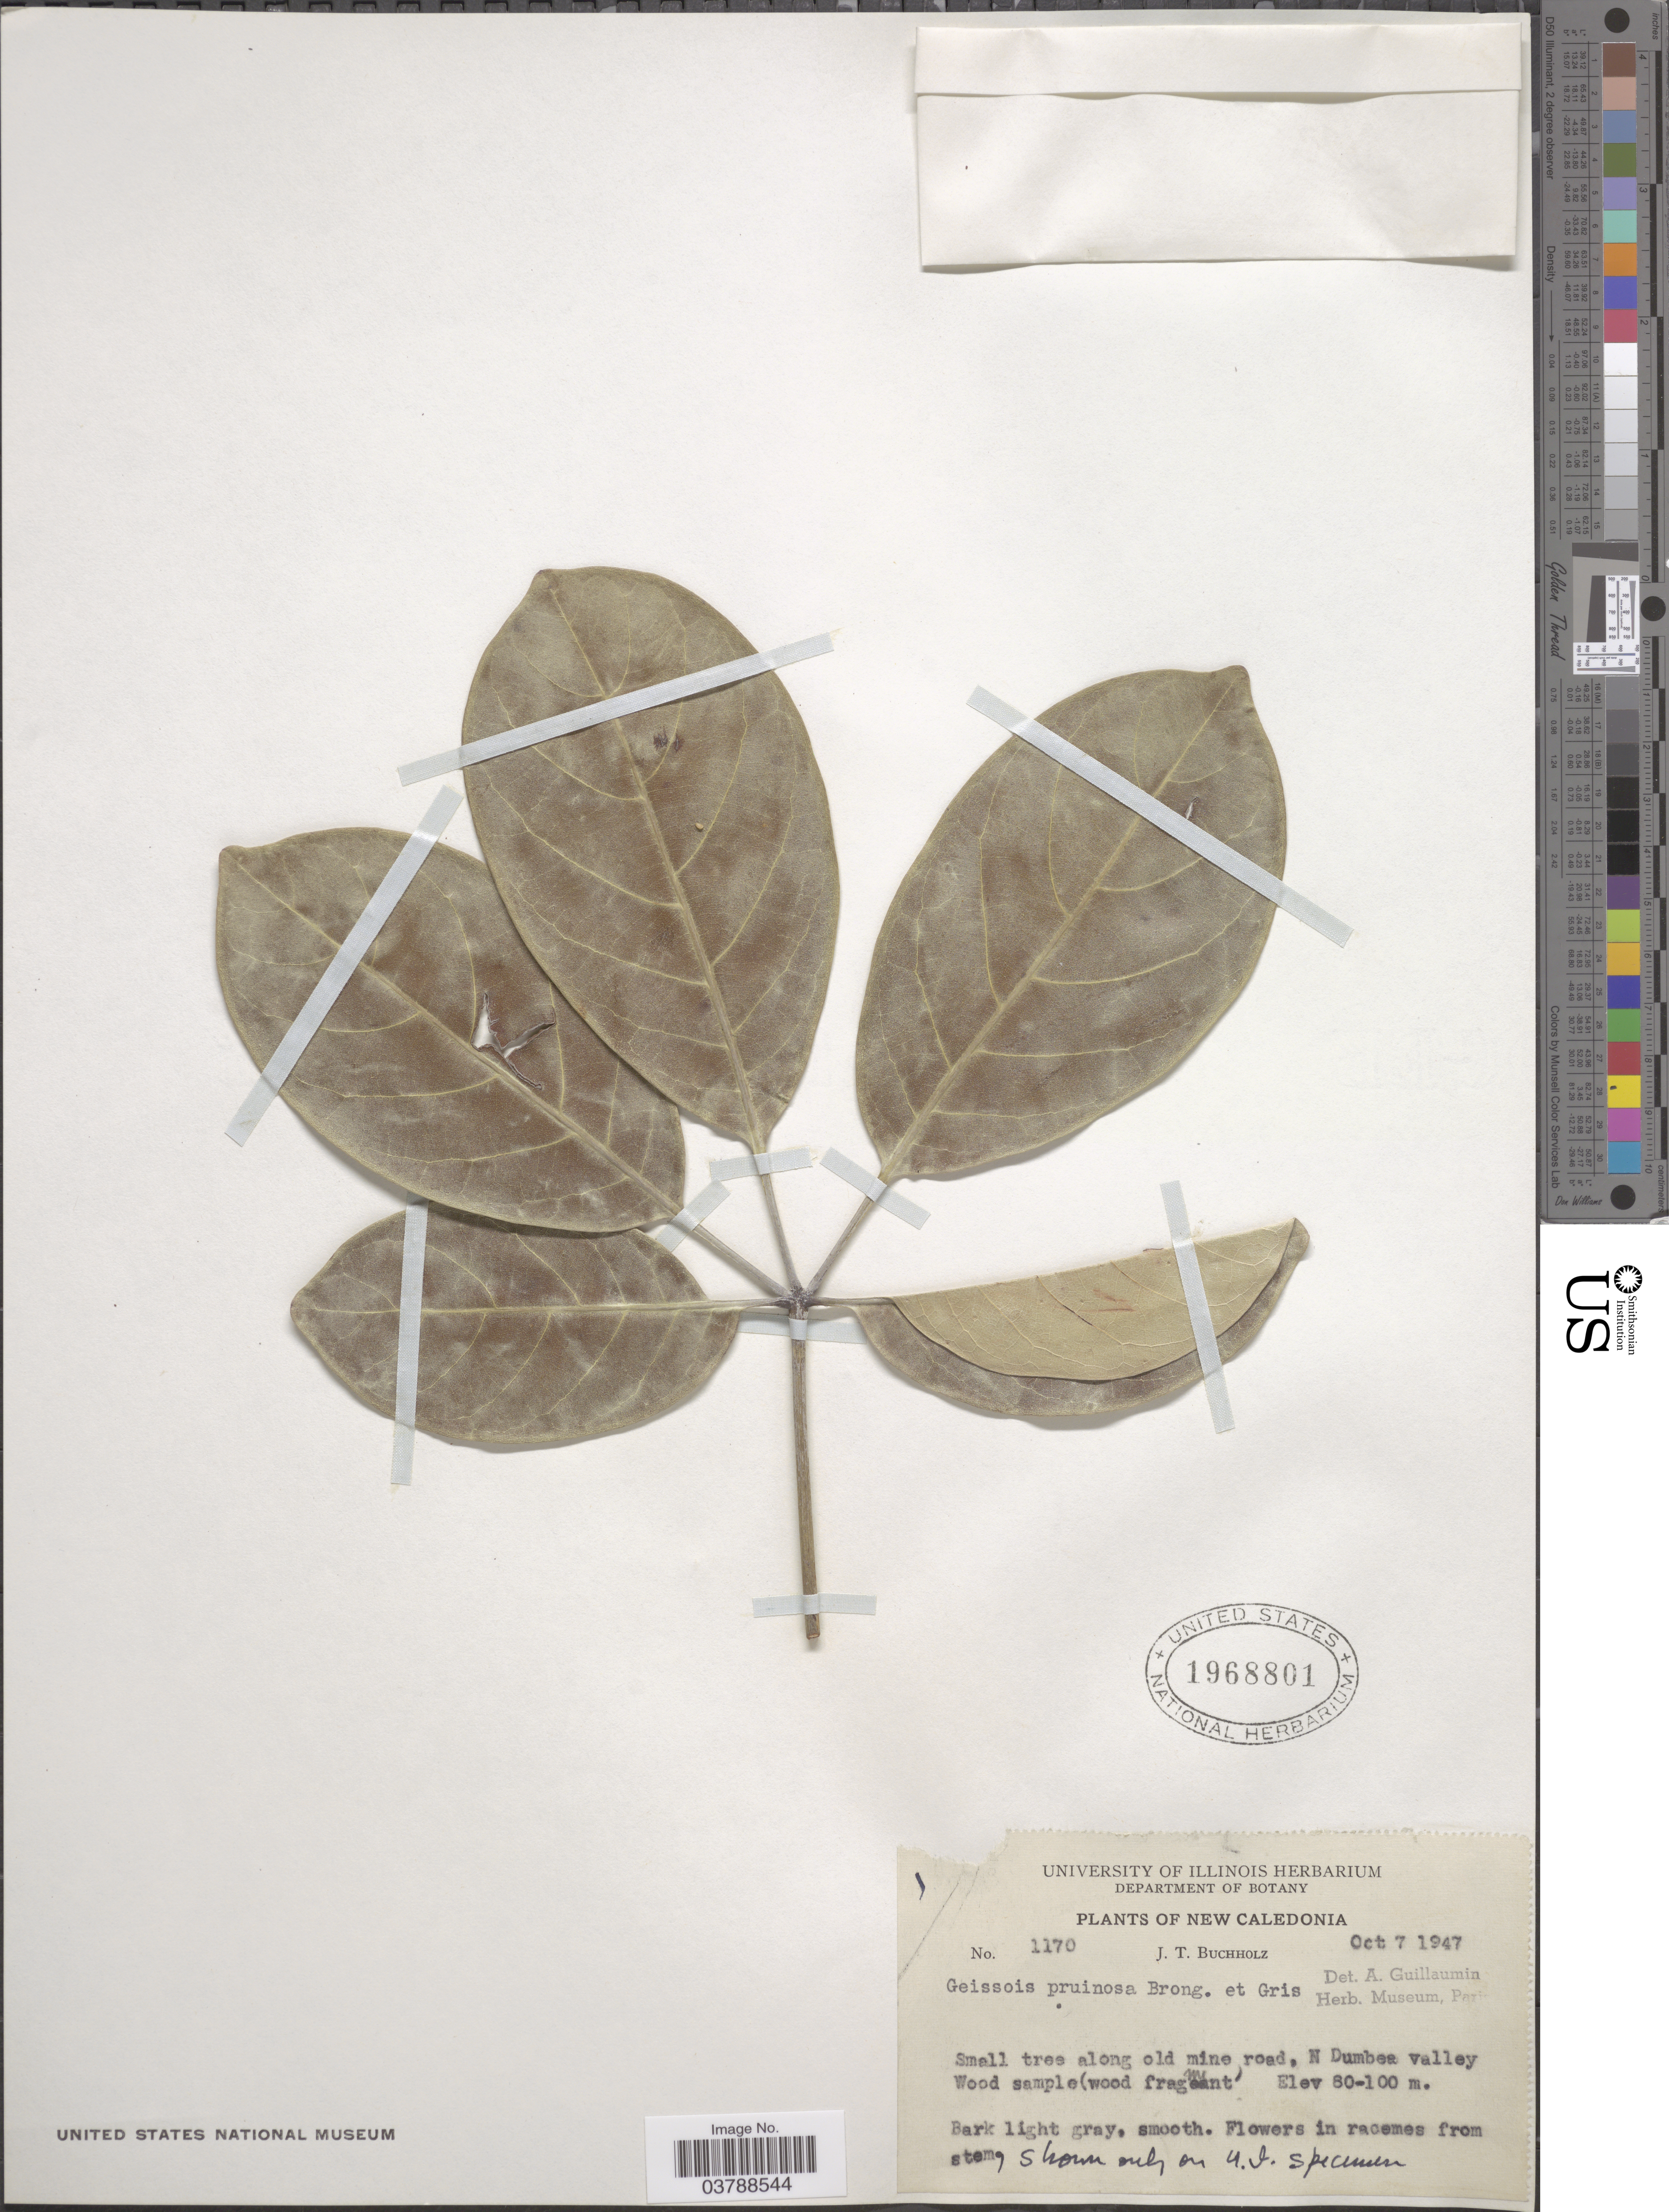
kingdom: Plantae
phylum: Tracheophyta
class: Magnoliopsida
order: Oxalidales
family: Cunoniaceae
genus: Geissois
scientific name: Geissois pruinosa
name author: Brongn. & Gris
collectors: J. T. Buchholz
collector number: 1170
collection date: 1947-10-07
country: New Caledonia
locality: Along old mine road, N Dumbea Valley.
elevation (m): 80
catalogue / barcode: US 1968801